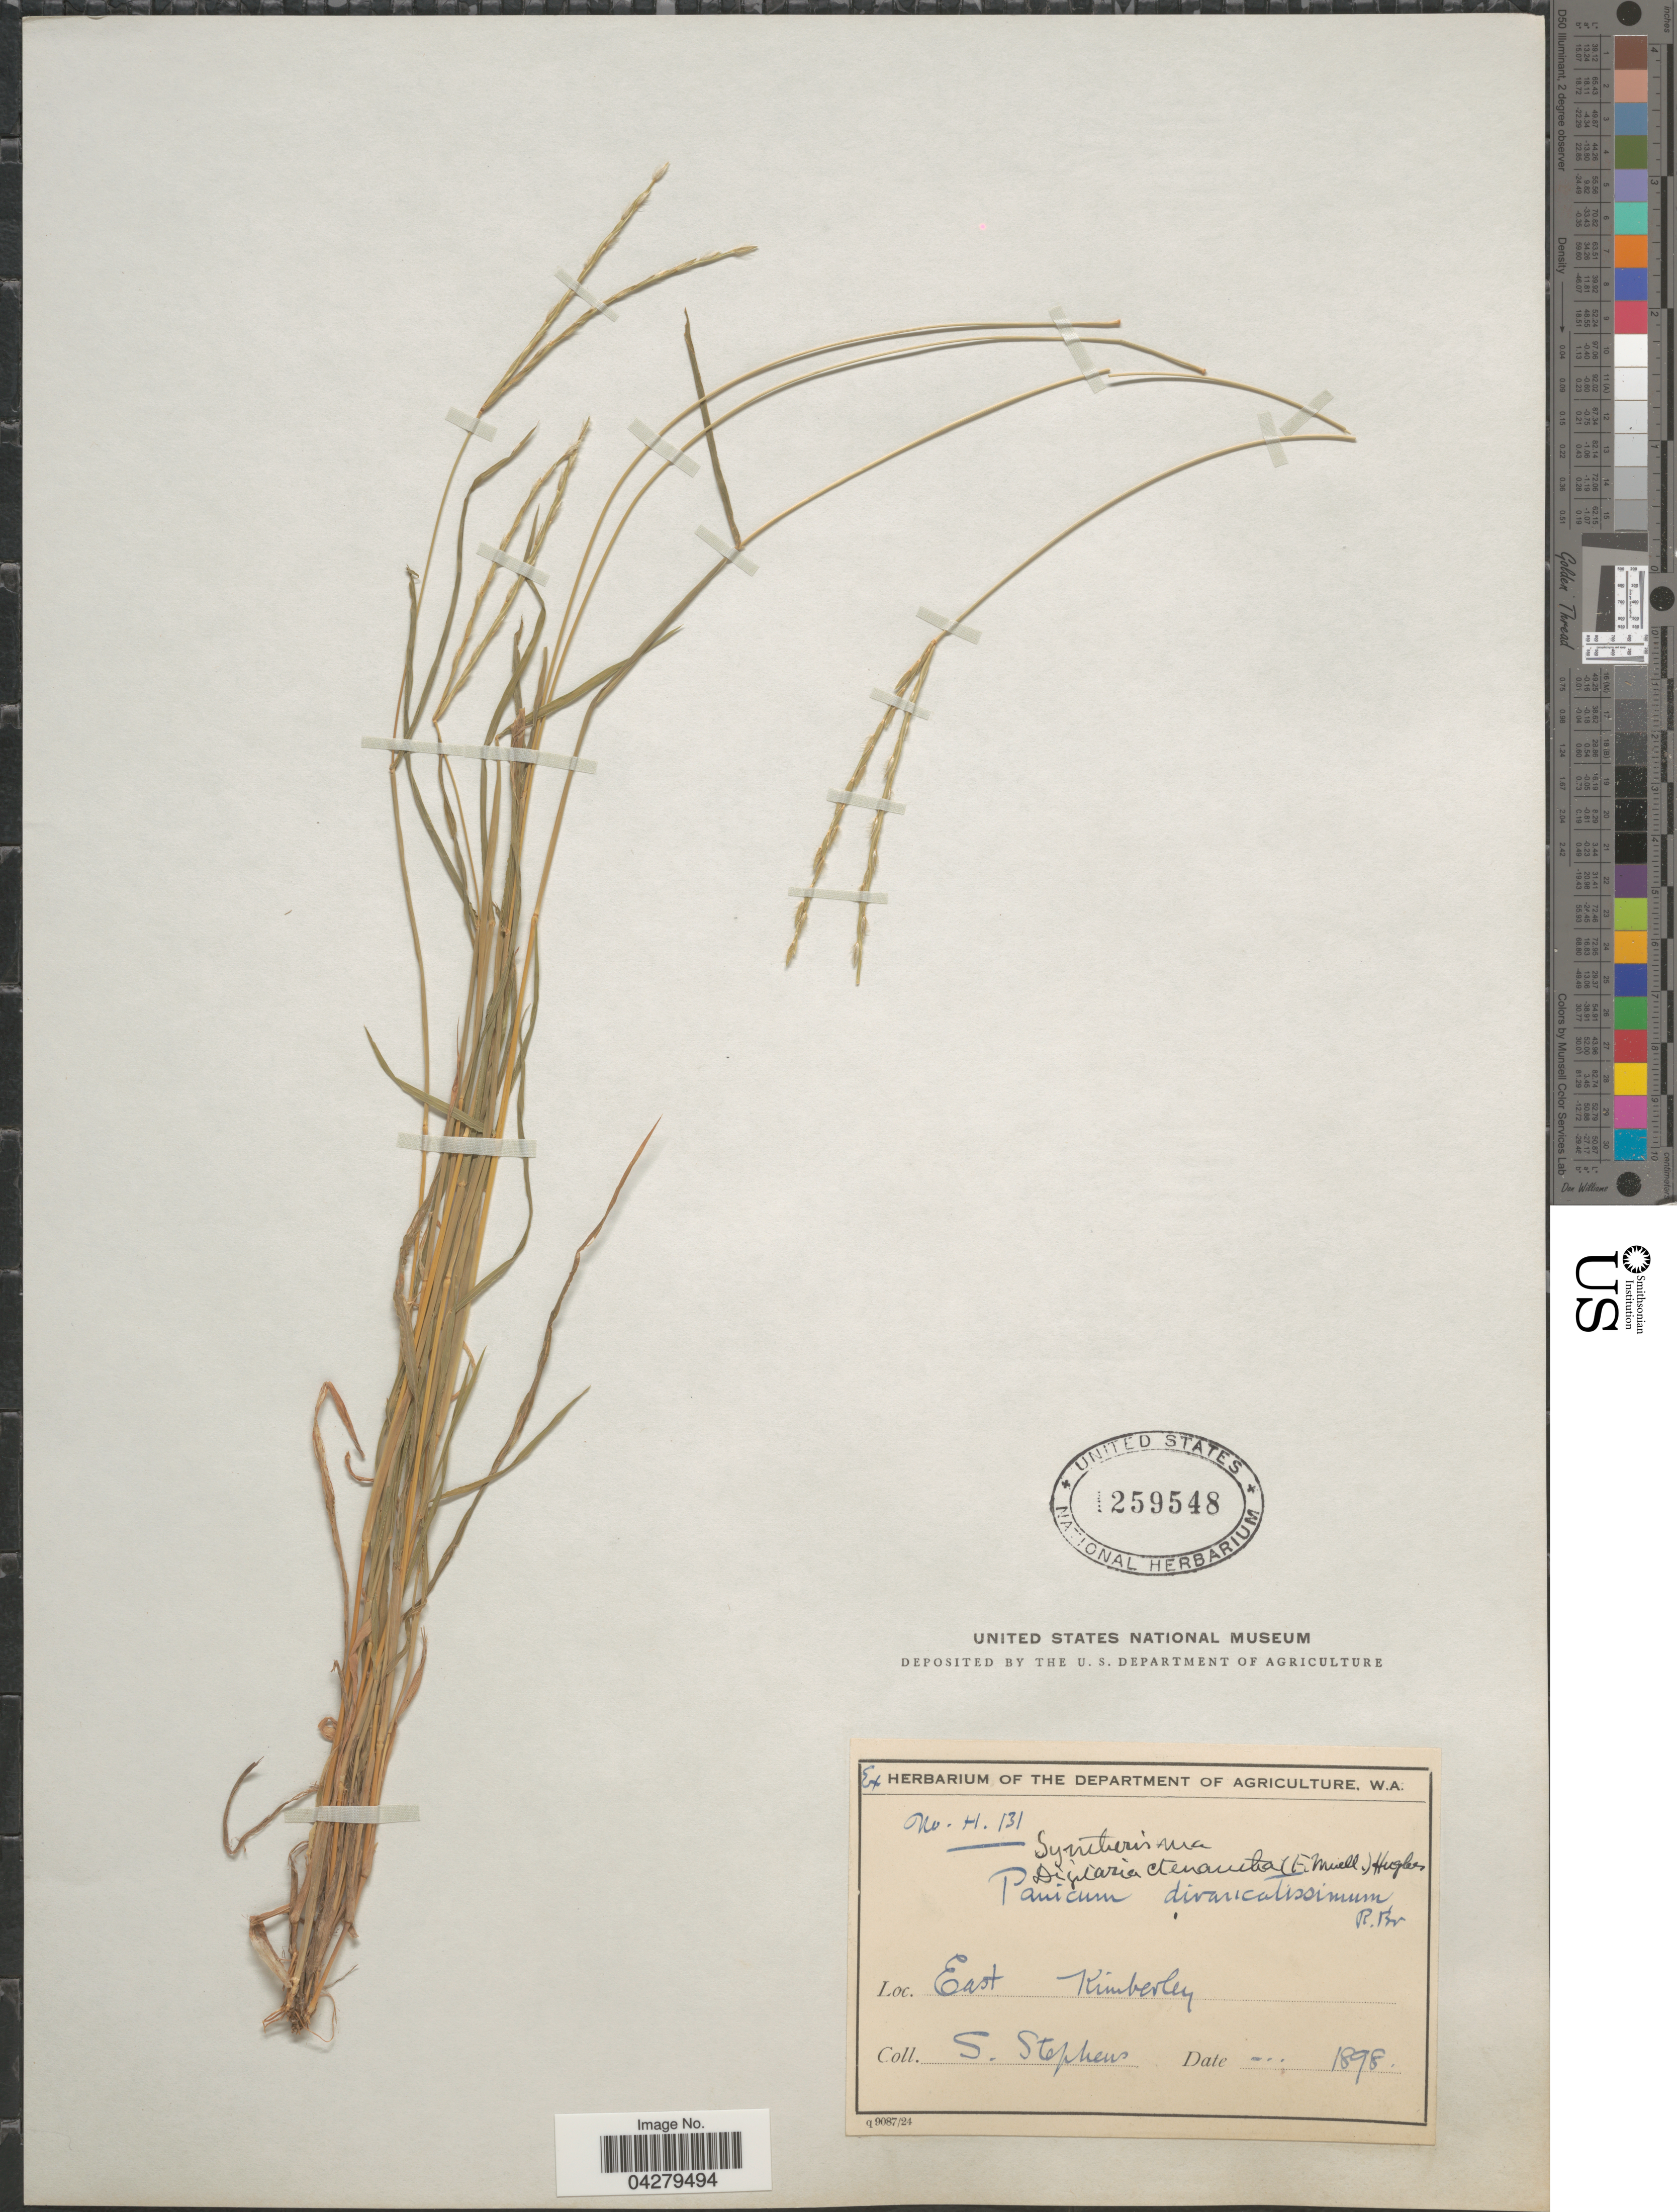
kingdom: Plantae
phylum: Tracheophyta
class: Liliopsida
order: Poales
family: Poaceae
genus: Digitaria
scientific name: Digitaria ctenantha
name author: (F. Muell.) Hughes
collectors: S. Stephens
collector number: H131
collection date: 1898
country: Australia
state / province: Western Australia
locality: East Kimberley.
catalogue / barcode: US 1259548